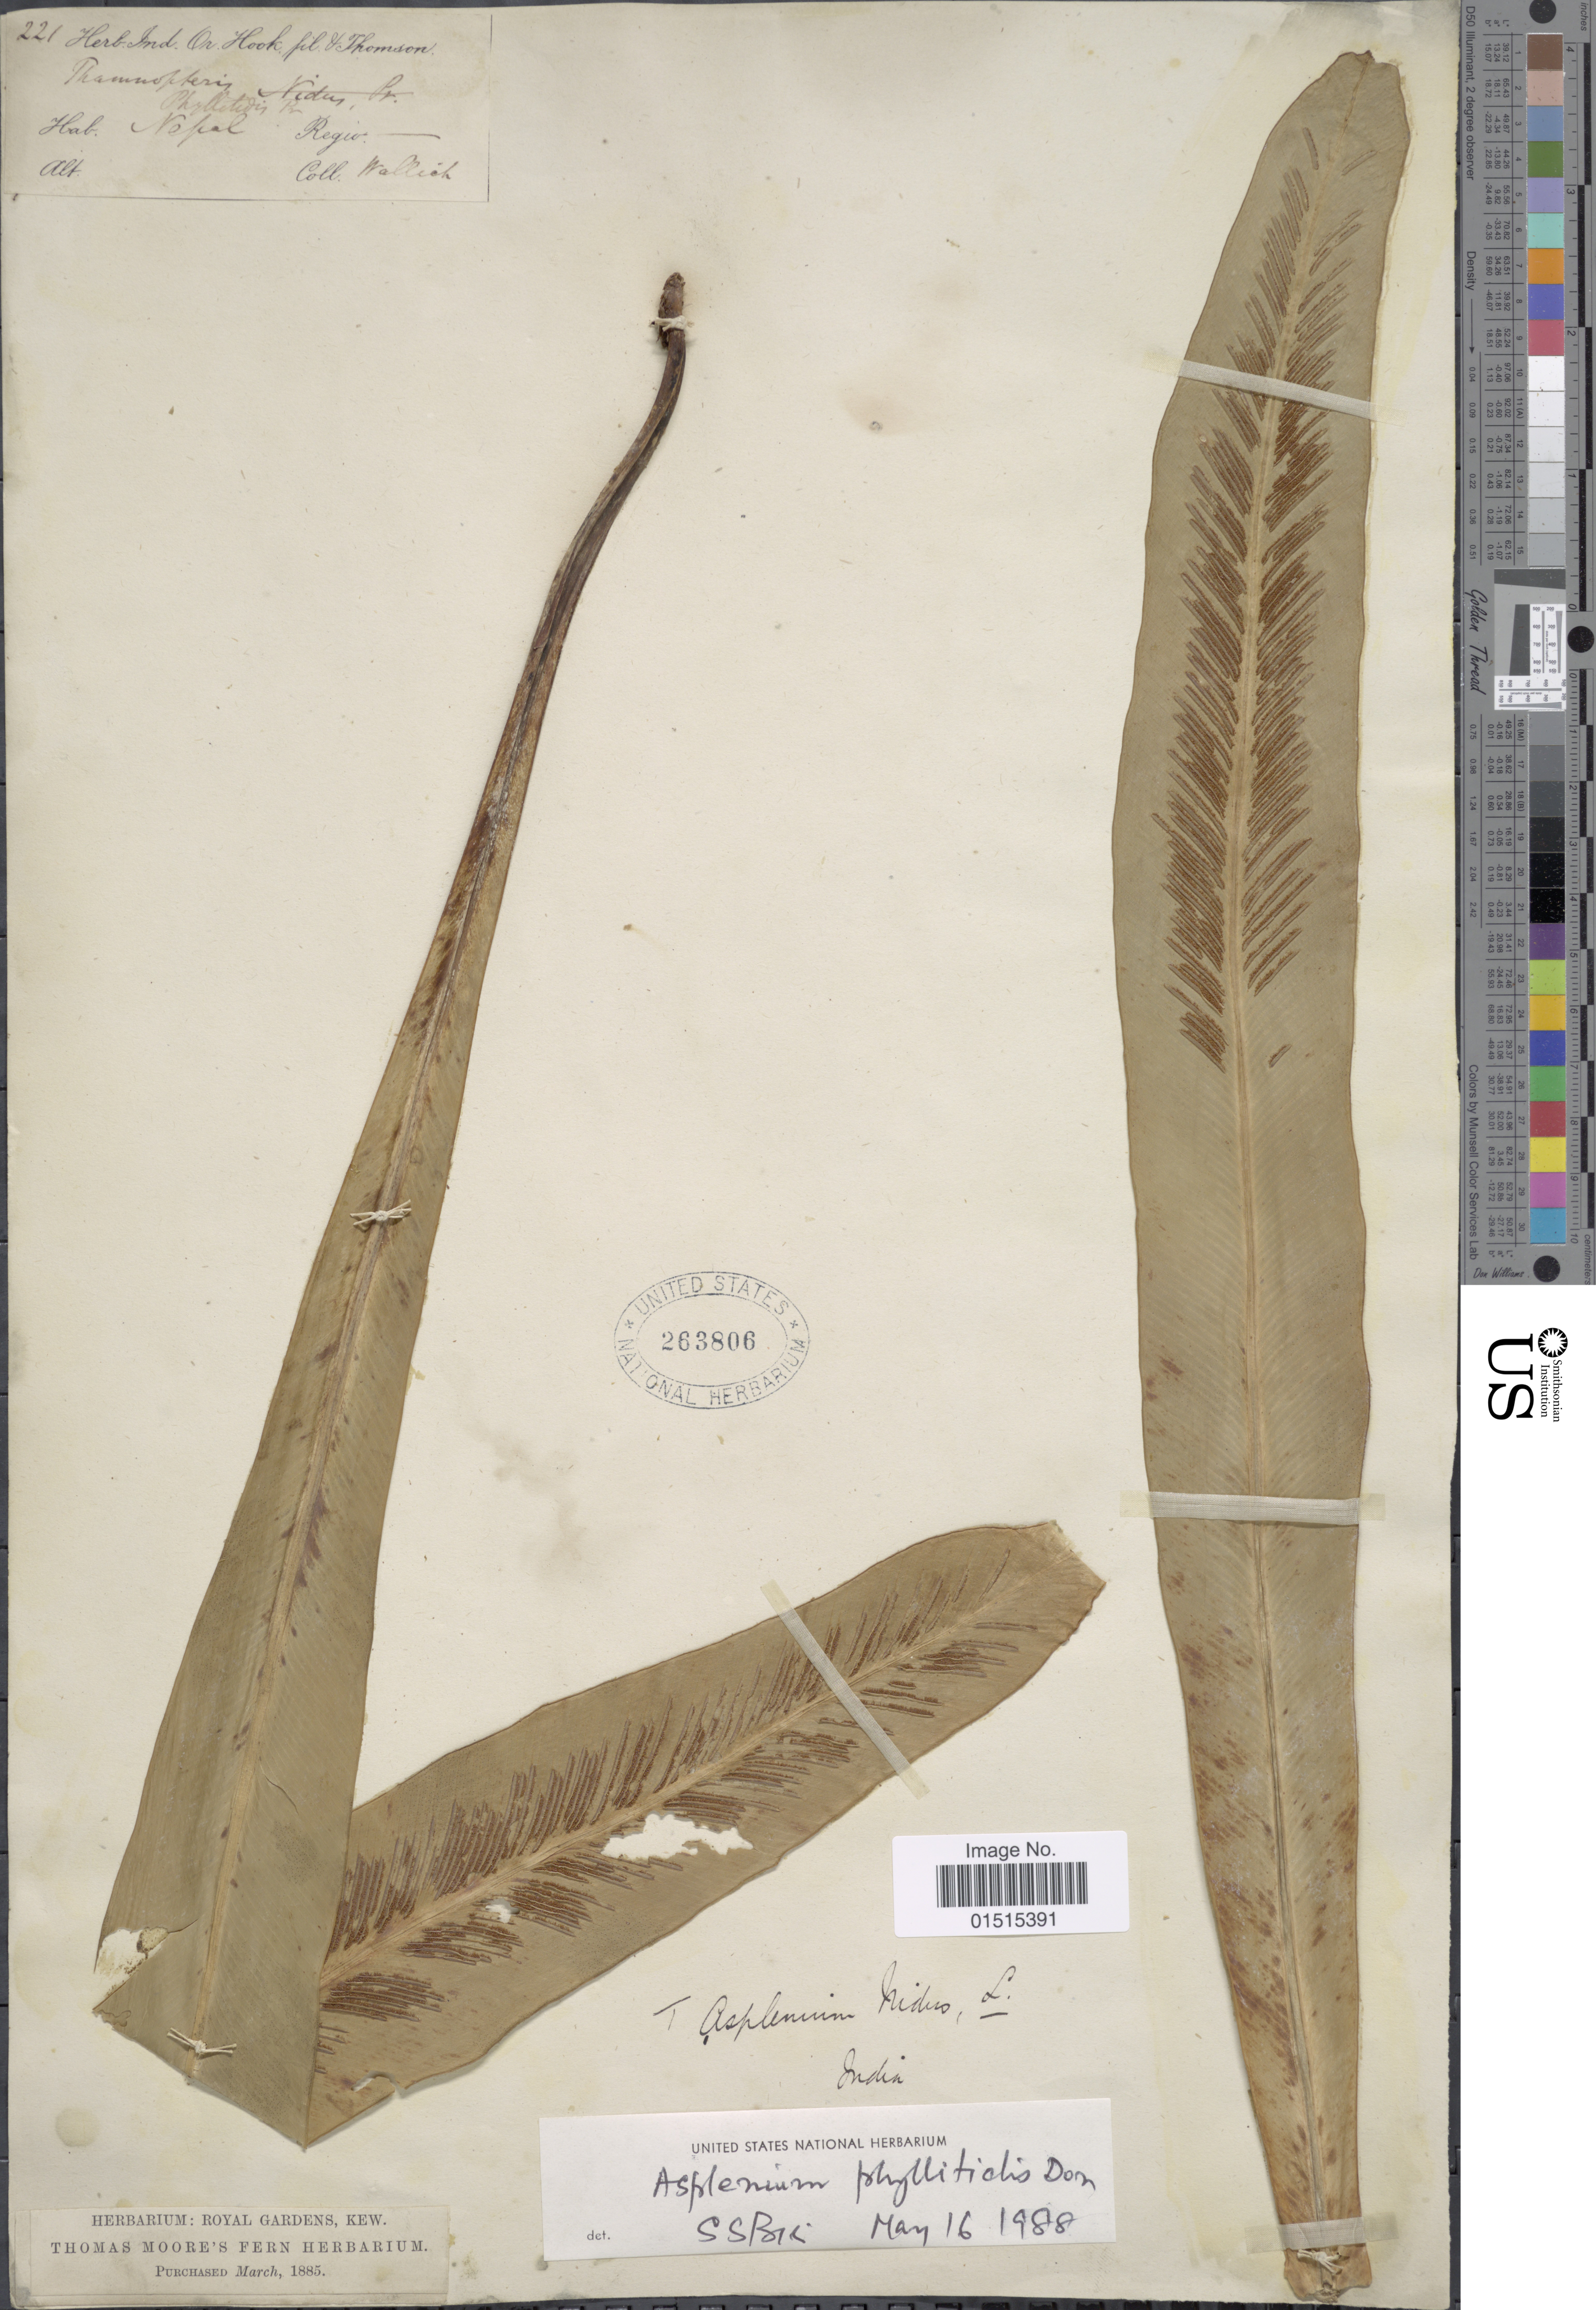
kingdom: Plantae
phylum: Tracheophyta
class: Polypodiopsida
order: Polypodiales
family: Aspleniaceae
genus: Asplenium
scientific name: Asplenium phyllitidis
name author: D. Don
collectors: -- Wallich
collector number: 221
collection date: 1885-03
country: Nepal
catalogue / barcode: US 263806